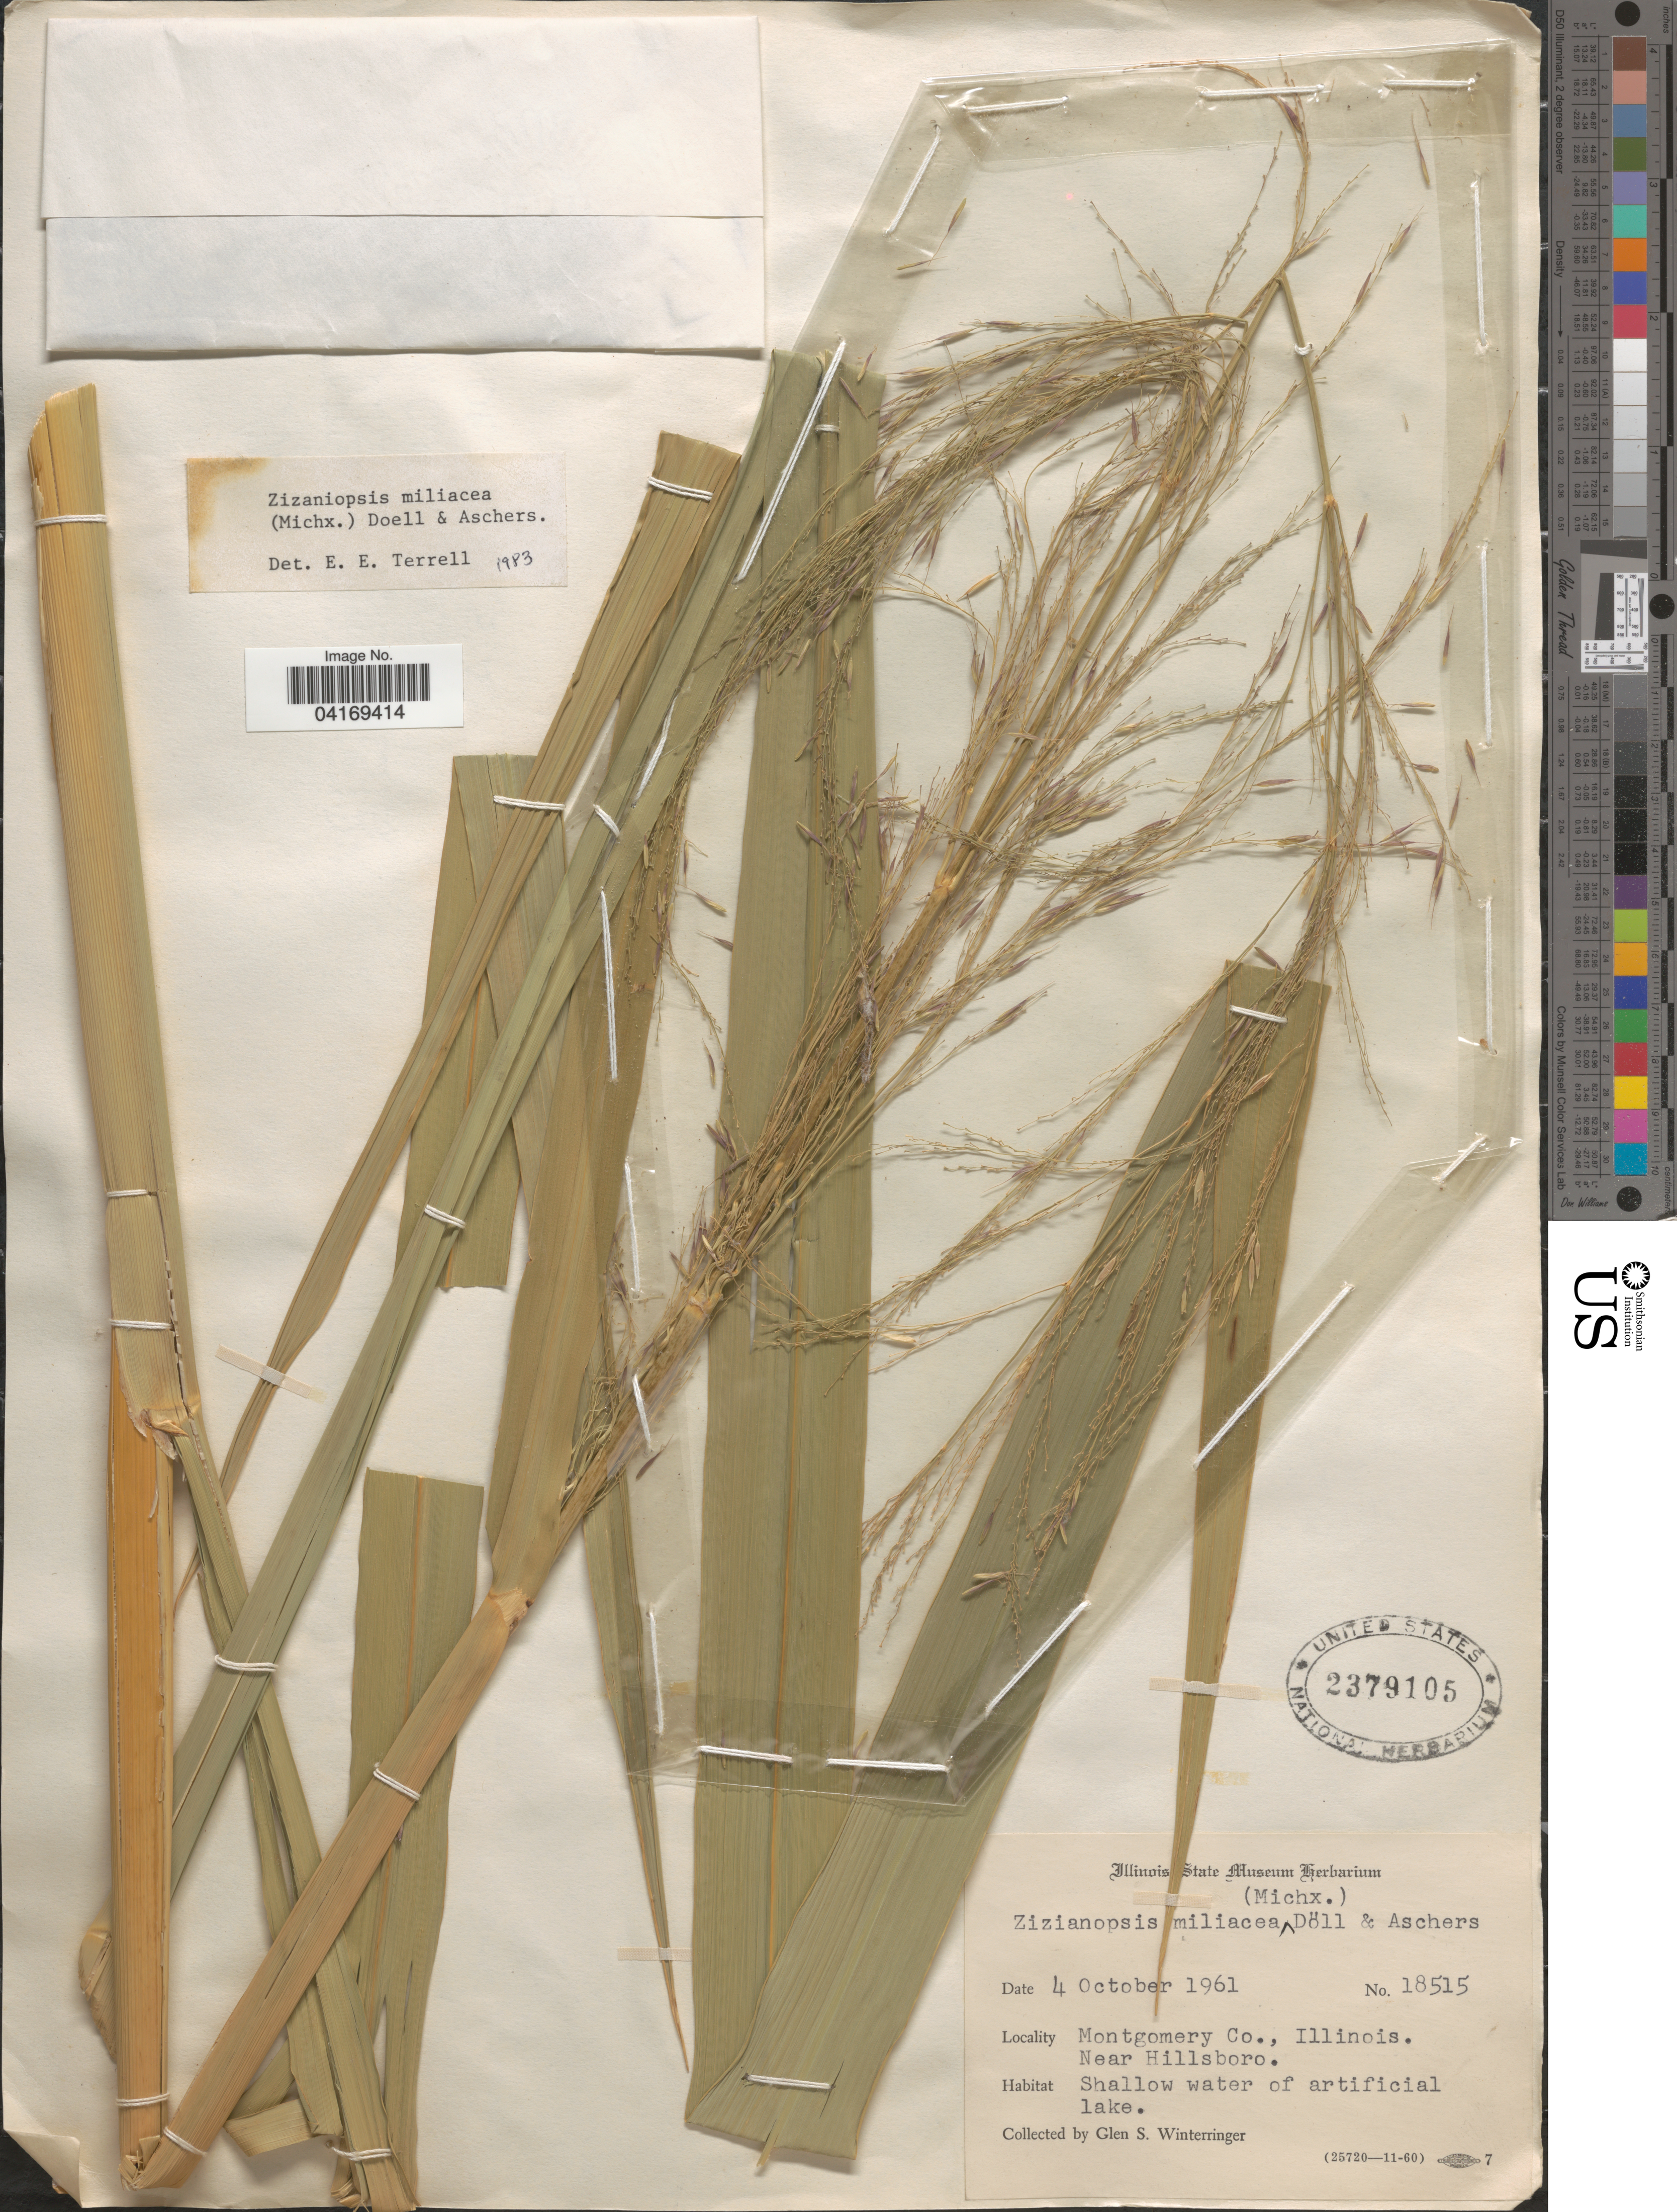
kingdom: Plantae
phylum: Tracheophyta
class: Liliopsida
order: Poales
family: Poaceae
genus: Zizaniopsis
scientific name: Zizaniopsis miliacea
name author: (Michx.) Döll & Asch.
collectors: G. Winterringer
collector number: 18515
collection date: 1961-10-04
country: United States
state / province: Illinois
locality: Montgomery Co. Near Hillsboro.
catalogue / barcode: US 2379105